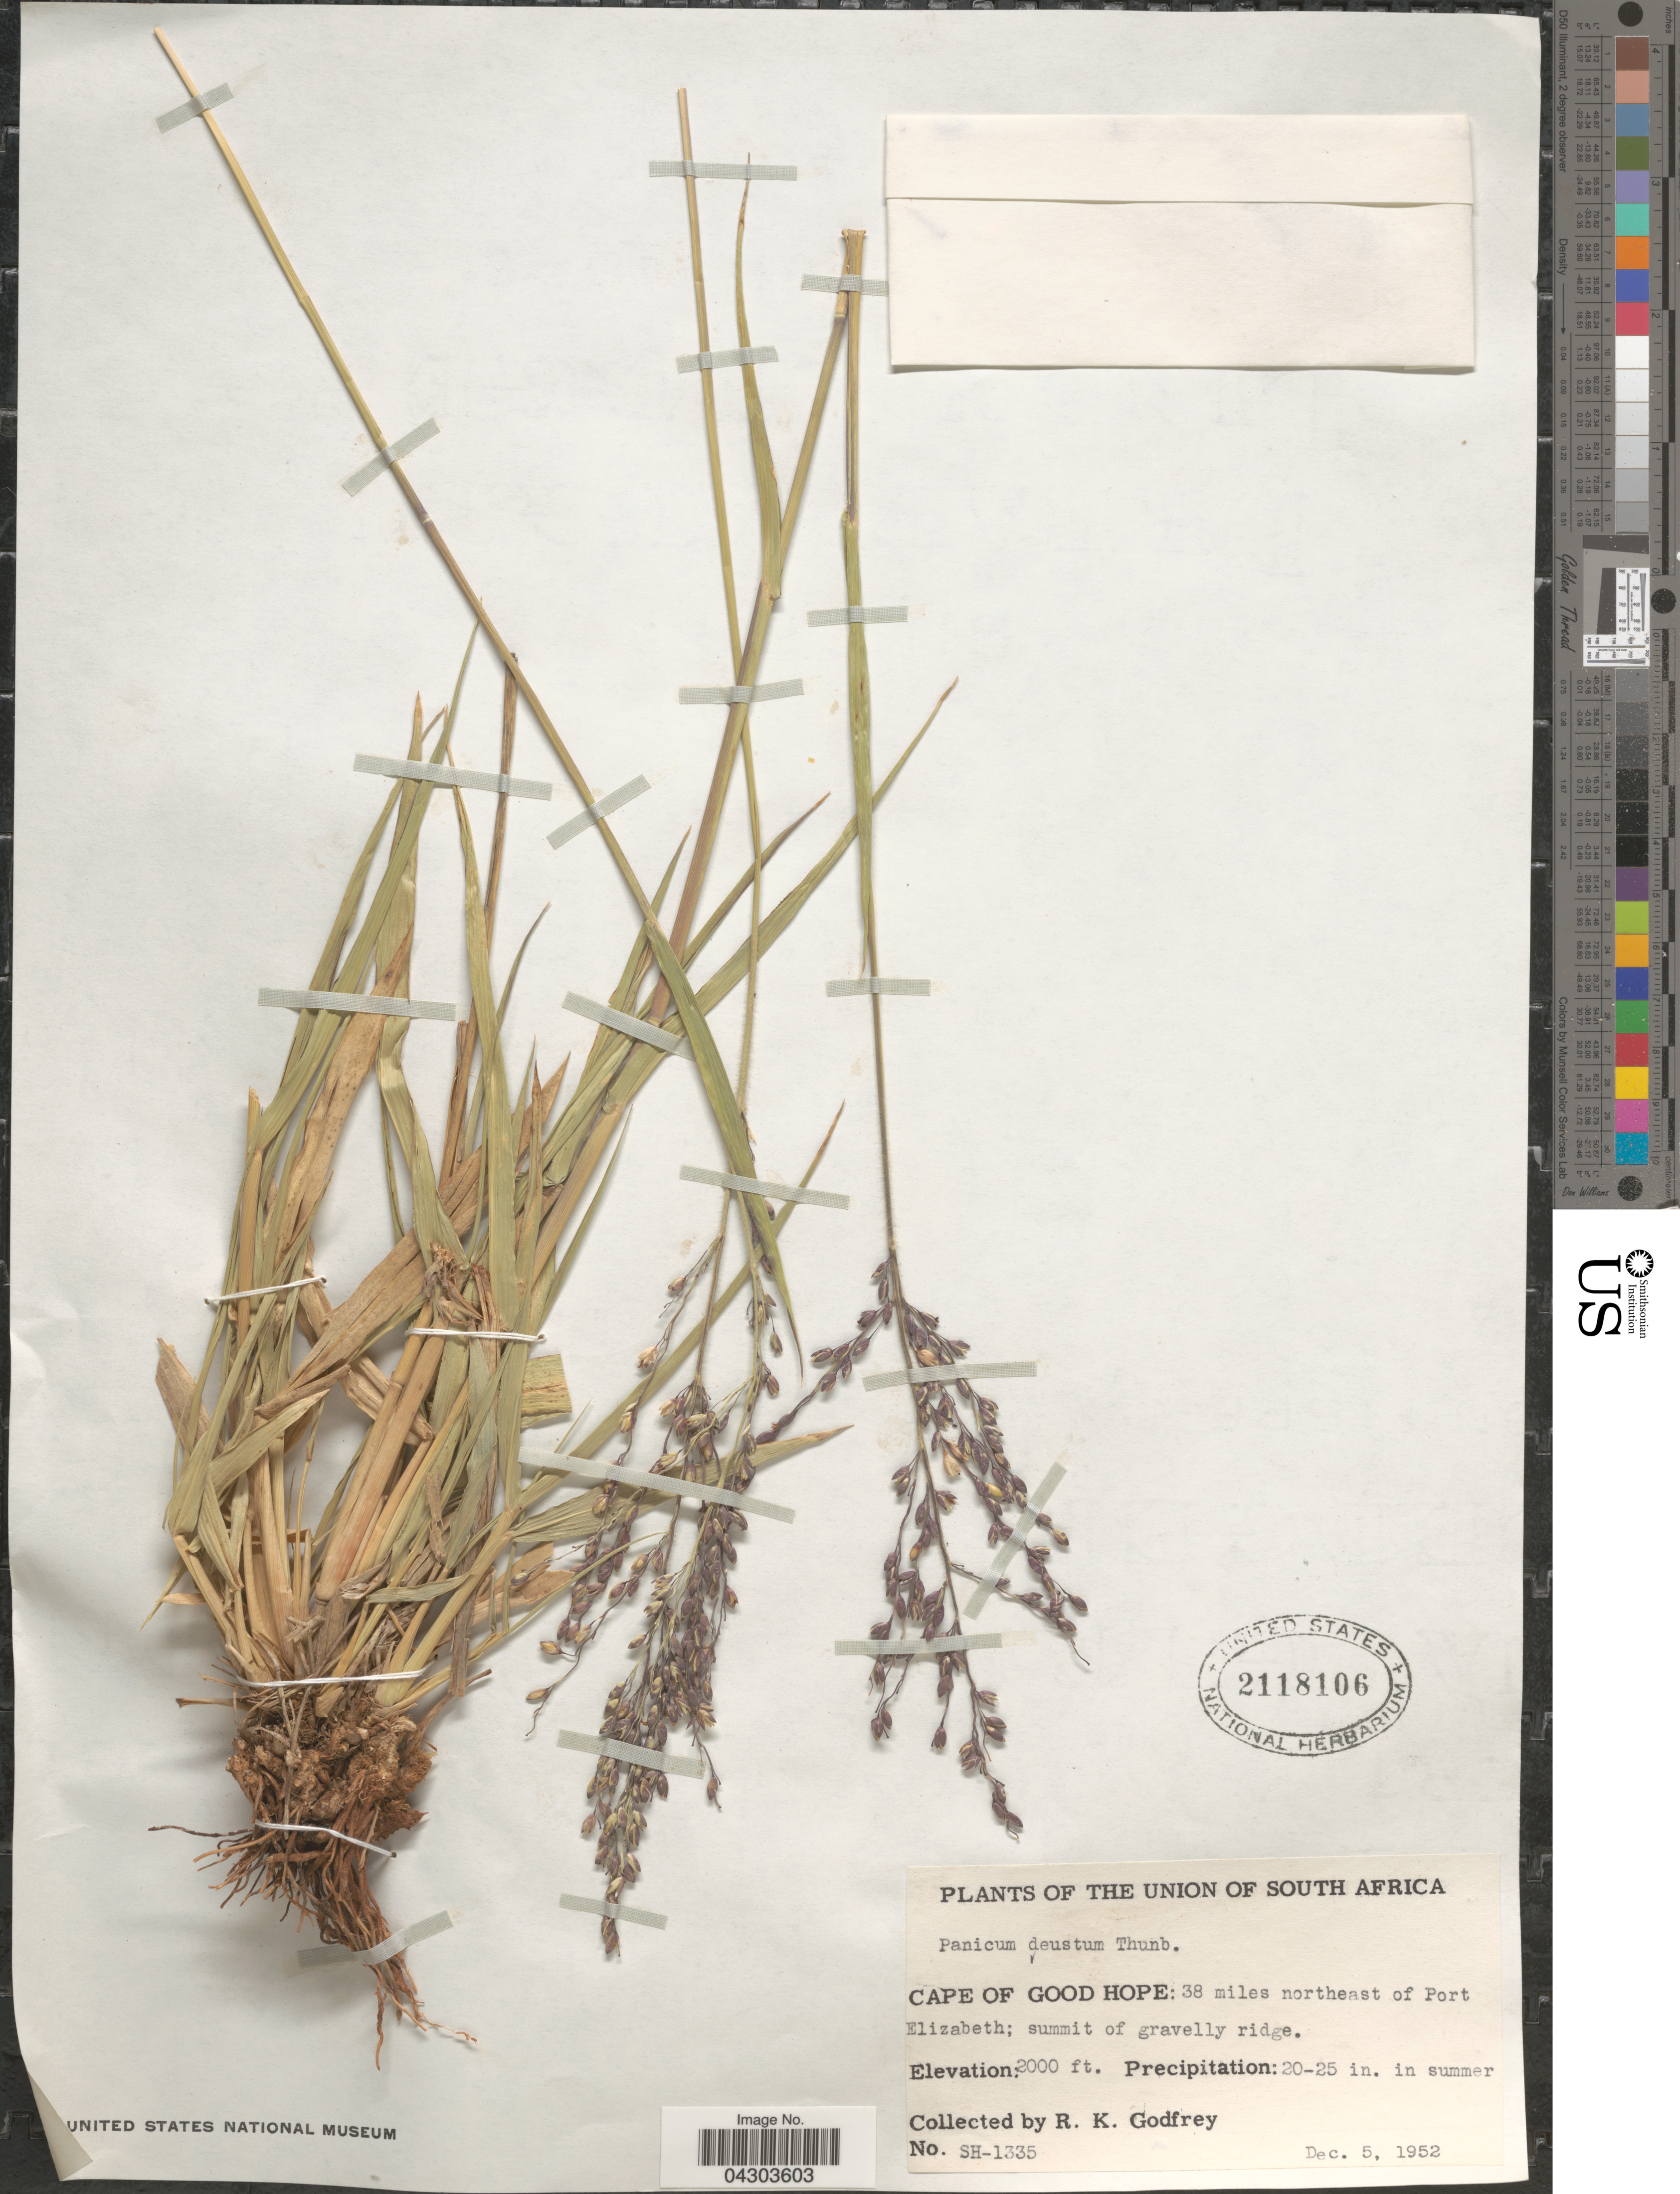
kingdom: Plantae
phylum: Tracheophyta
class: Liliopsida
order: Poales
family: Poaceae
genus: Panicum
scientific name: Panicum deustum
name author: Thunb.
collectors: R. K. Godfrey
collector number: SH-1335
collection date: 1952-12-05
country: South Africa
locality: The Union of South Africa. Cape of Good Hope: 38 miles northeast of Port Elizabeth; summit of gravelly ridge.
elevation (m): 610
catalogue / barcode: US 2118106